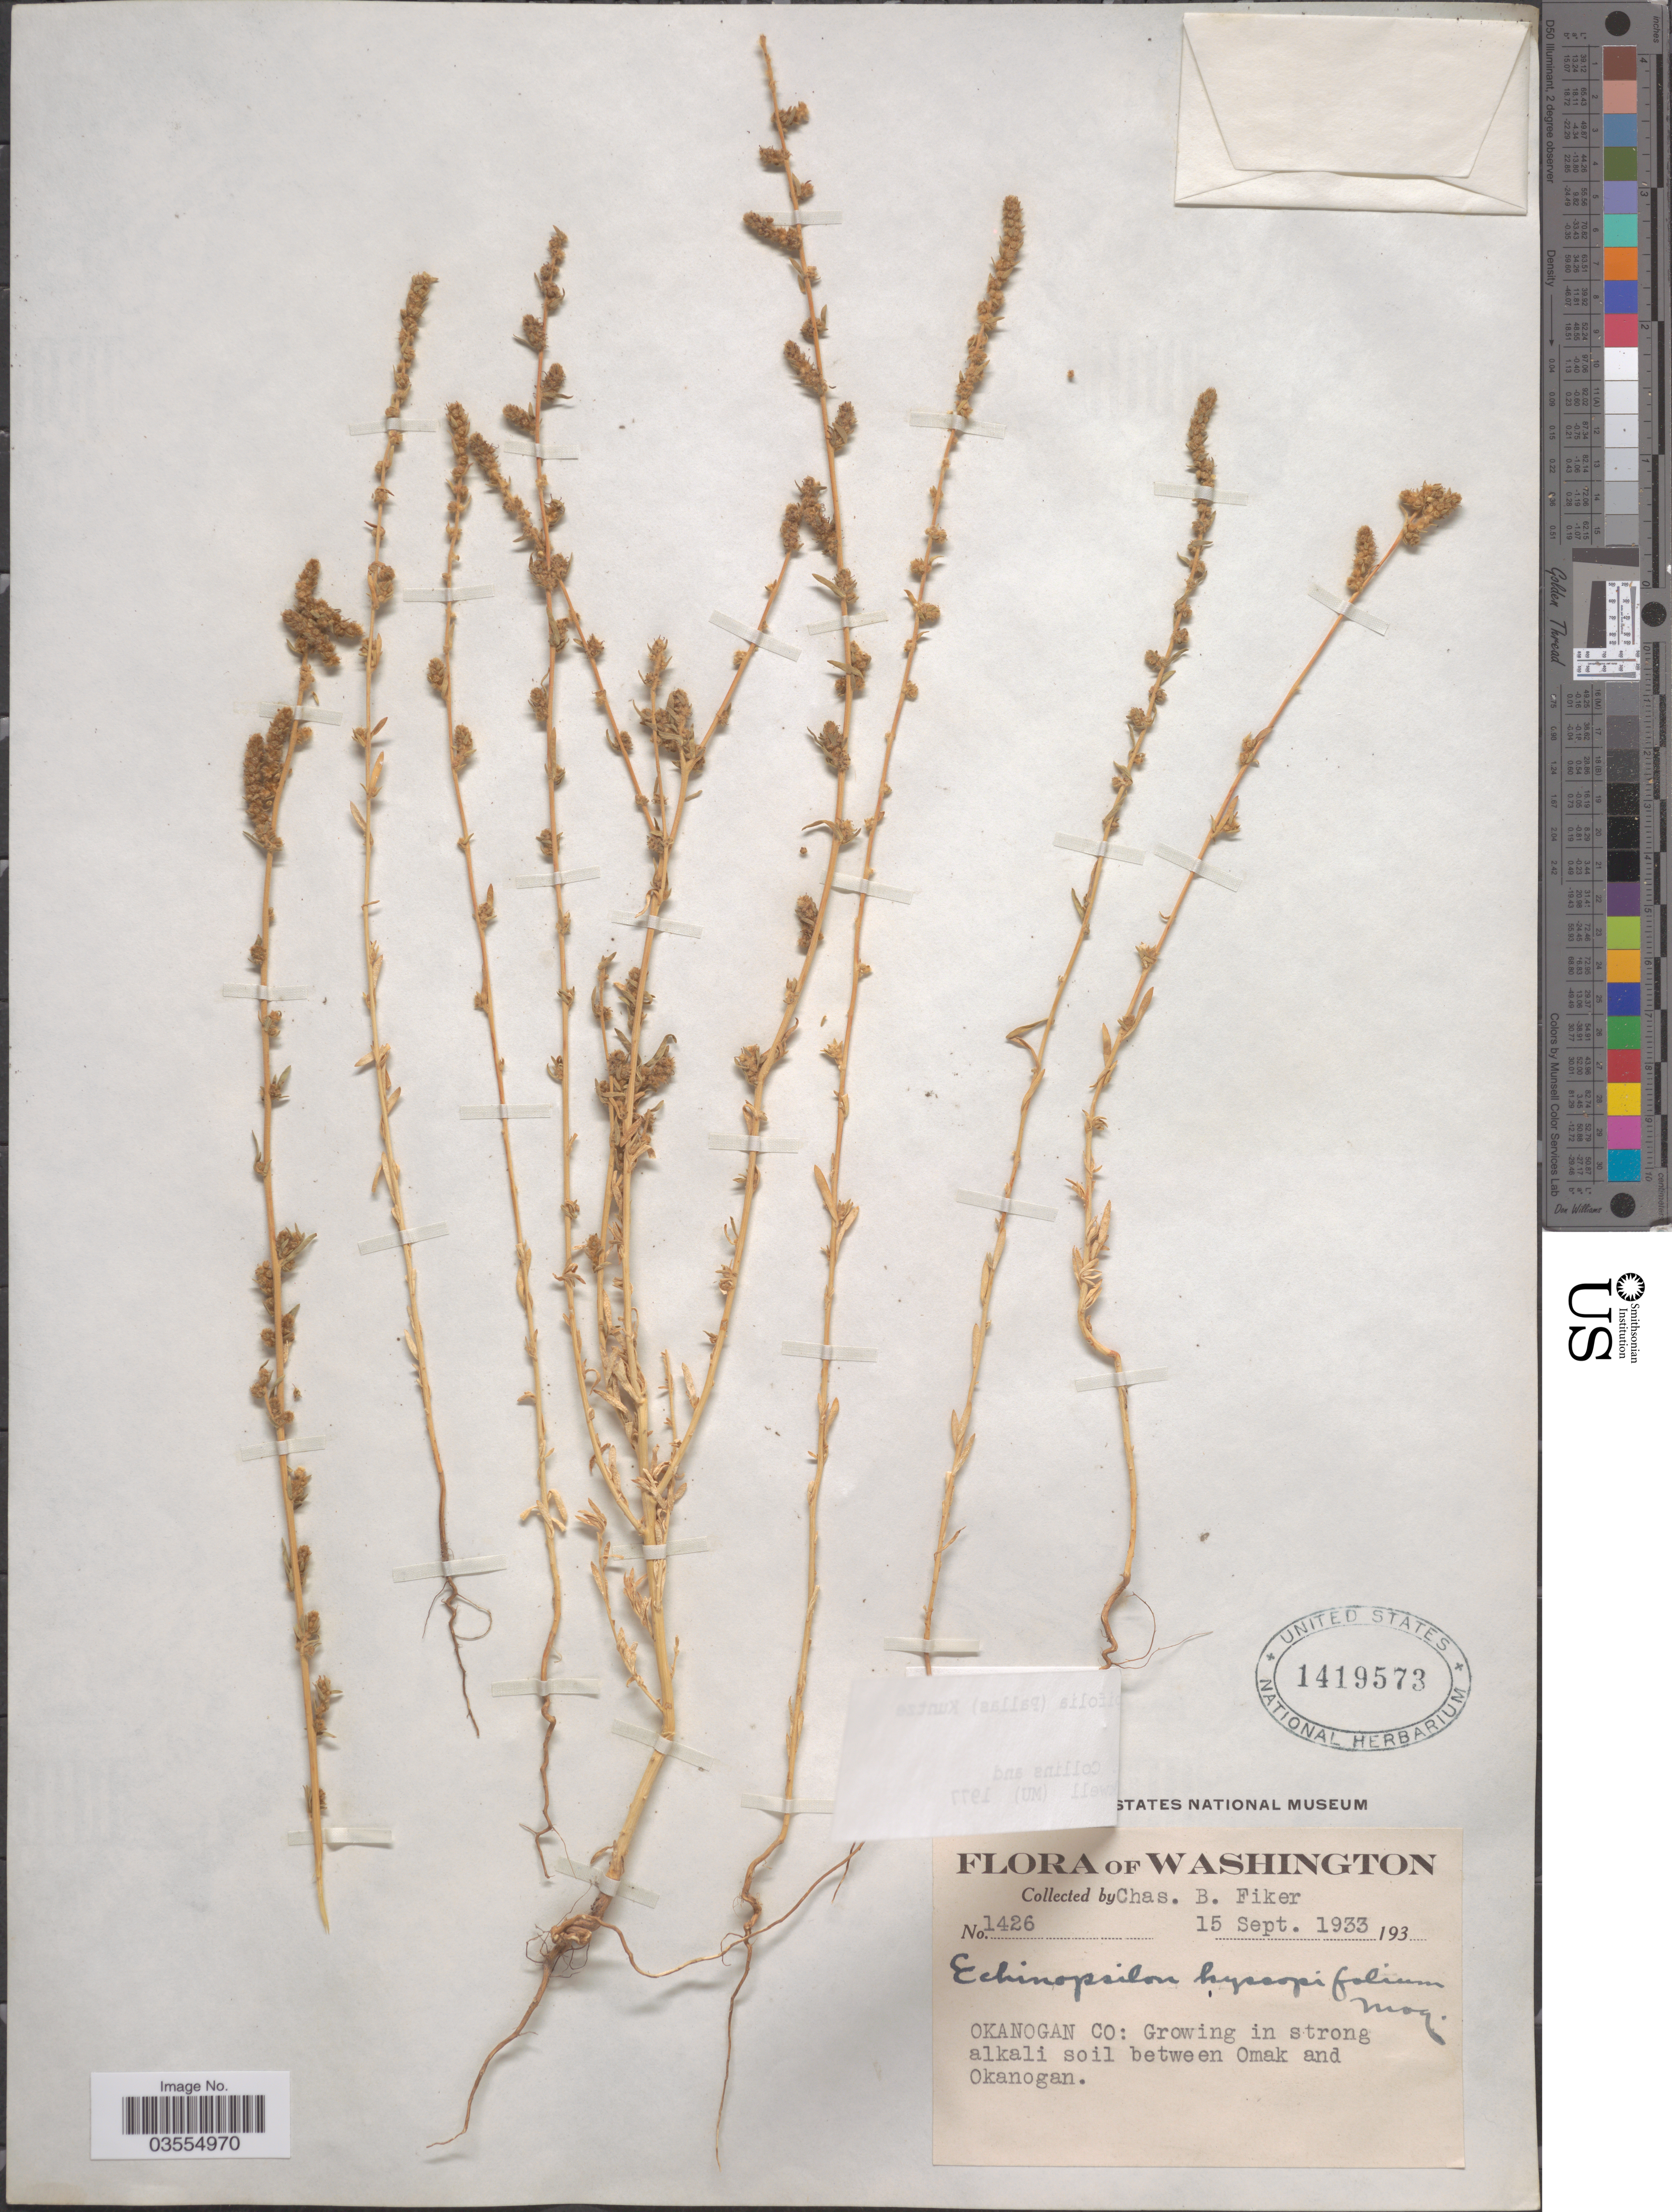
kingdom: Plantae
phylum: Tracheophyta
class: Magnoliopsida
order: Caryophyllales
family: Amaranthaceae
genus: Bassia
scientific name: Bassia hyssopifolia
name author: (Pall.) Kuntze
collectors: C. Fiker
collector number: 1426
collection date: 1933-09-15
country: United States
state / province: Washington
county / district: Okanogan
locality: Okanogan Co: Growing in strong alkali soil between Omak and Okanogan.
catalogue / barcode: US 1419573